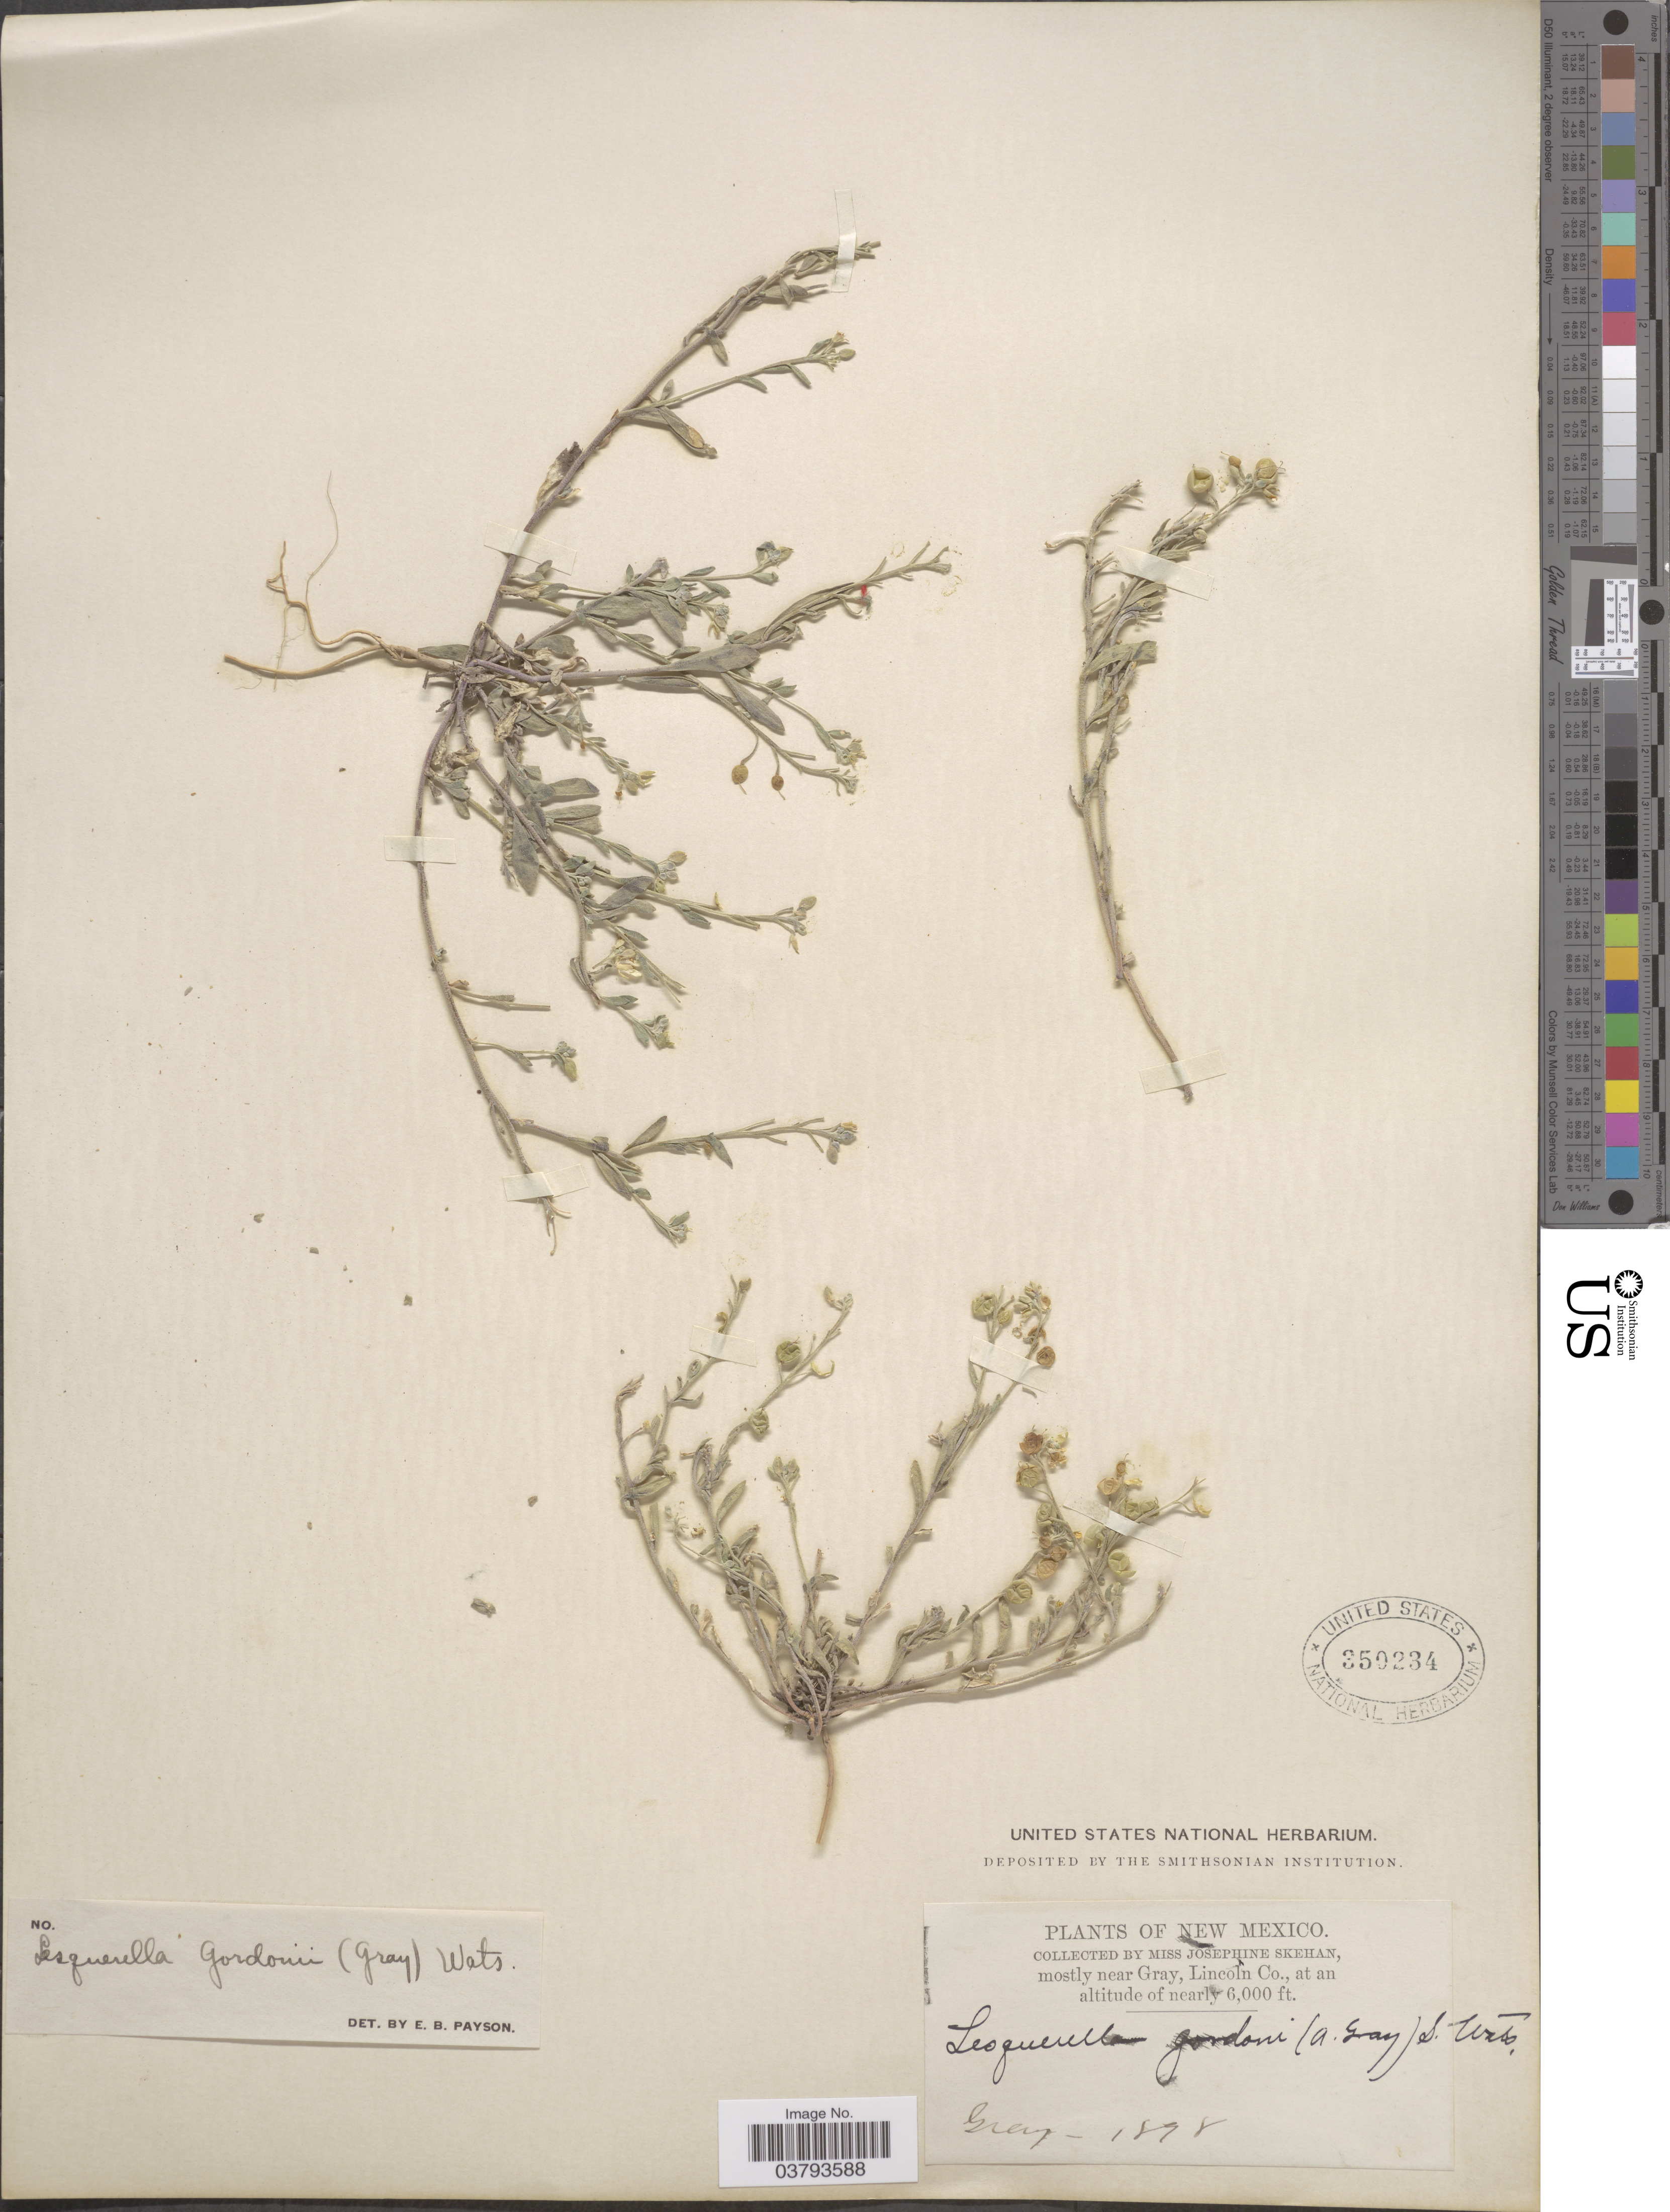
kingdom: Plantae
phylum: Tracheophyta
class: Magnoliopsida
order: Brassicales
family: Brassicaceae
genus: Lesquerella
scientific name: Lesquerella gordonii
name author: (A. Gray) S. Watson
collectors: J. Skehan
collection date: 1898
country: United States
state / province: New Mexico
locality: Mostly near Gray, Lincoln Co. Gray.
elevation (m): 1829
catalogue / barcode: US 350234